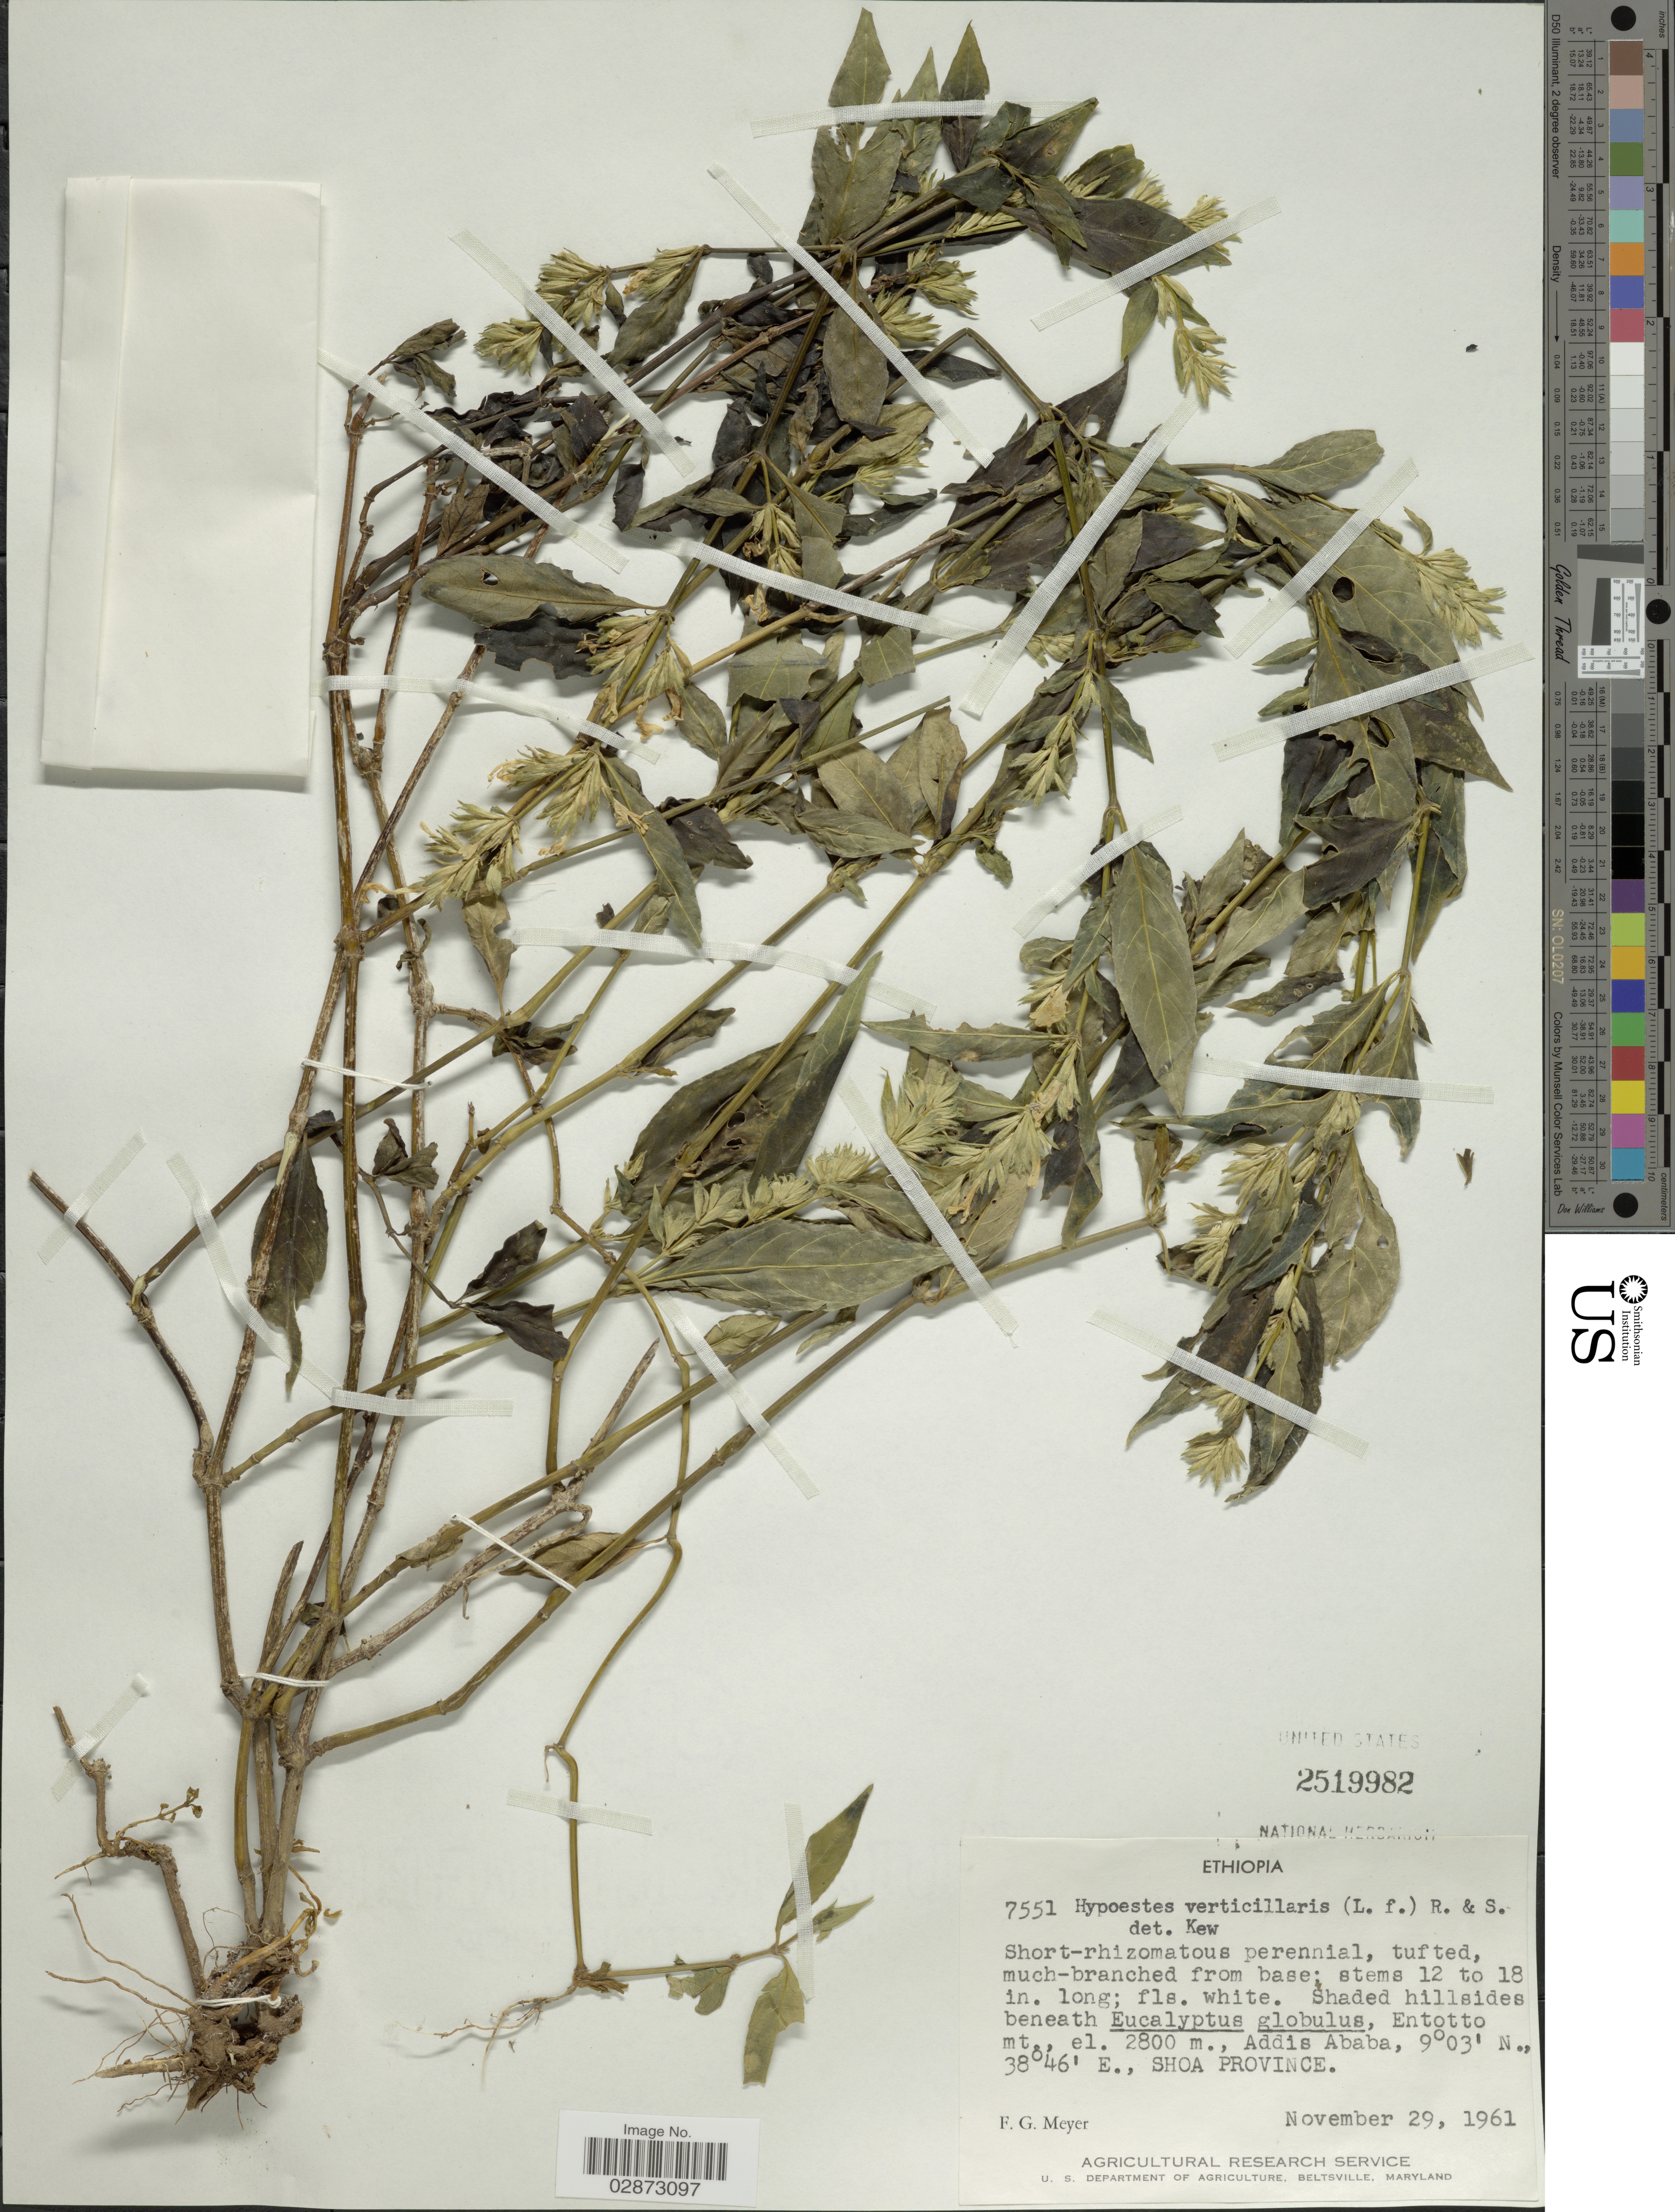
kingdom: Plantae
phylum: Tracheophyta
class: Magnoliopsida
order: Lamiales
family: Acanthaceae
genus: Hypoestes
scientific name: Hypoestes verticillaris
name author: (L. f.) Sol.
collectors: F. G. Meyer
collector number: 7551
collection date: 1961-11-29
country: Ethiopia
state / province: Addis Ababa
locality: Entotto mt. Shoa Province.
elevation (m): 2800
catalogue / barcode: US 2519982